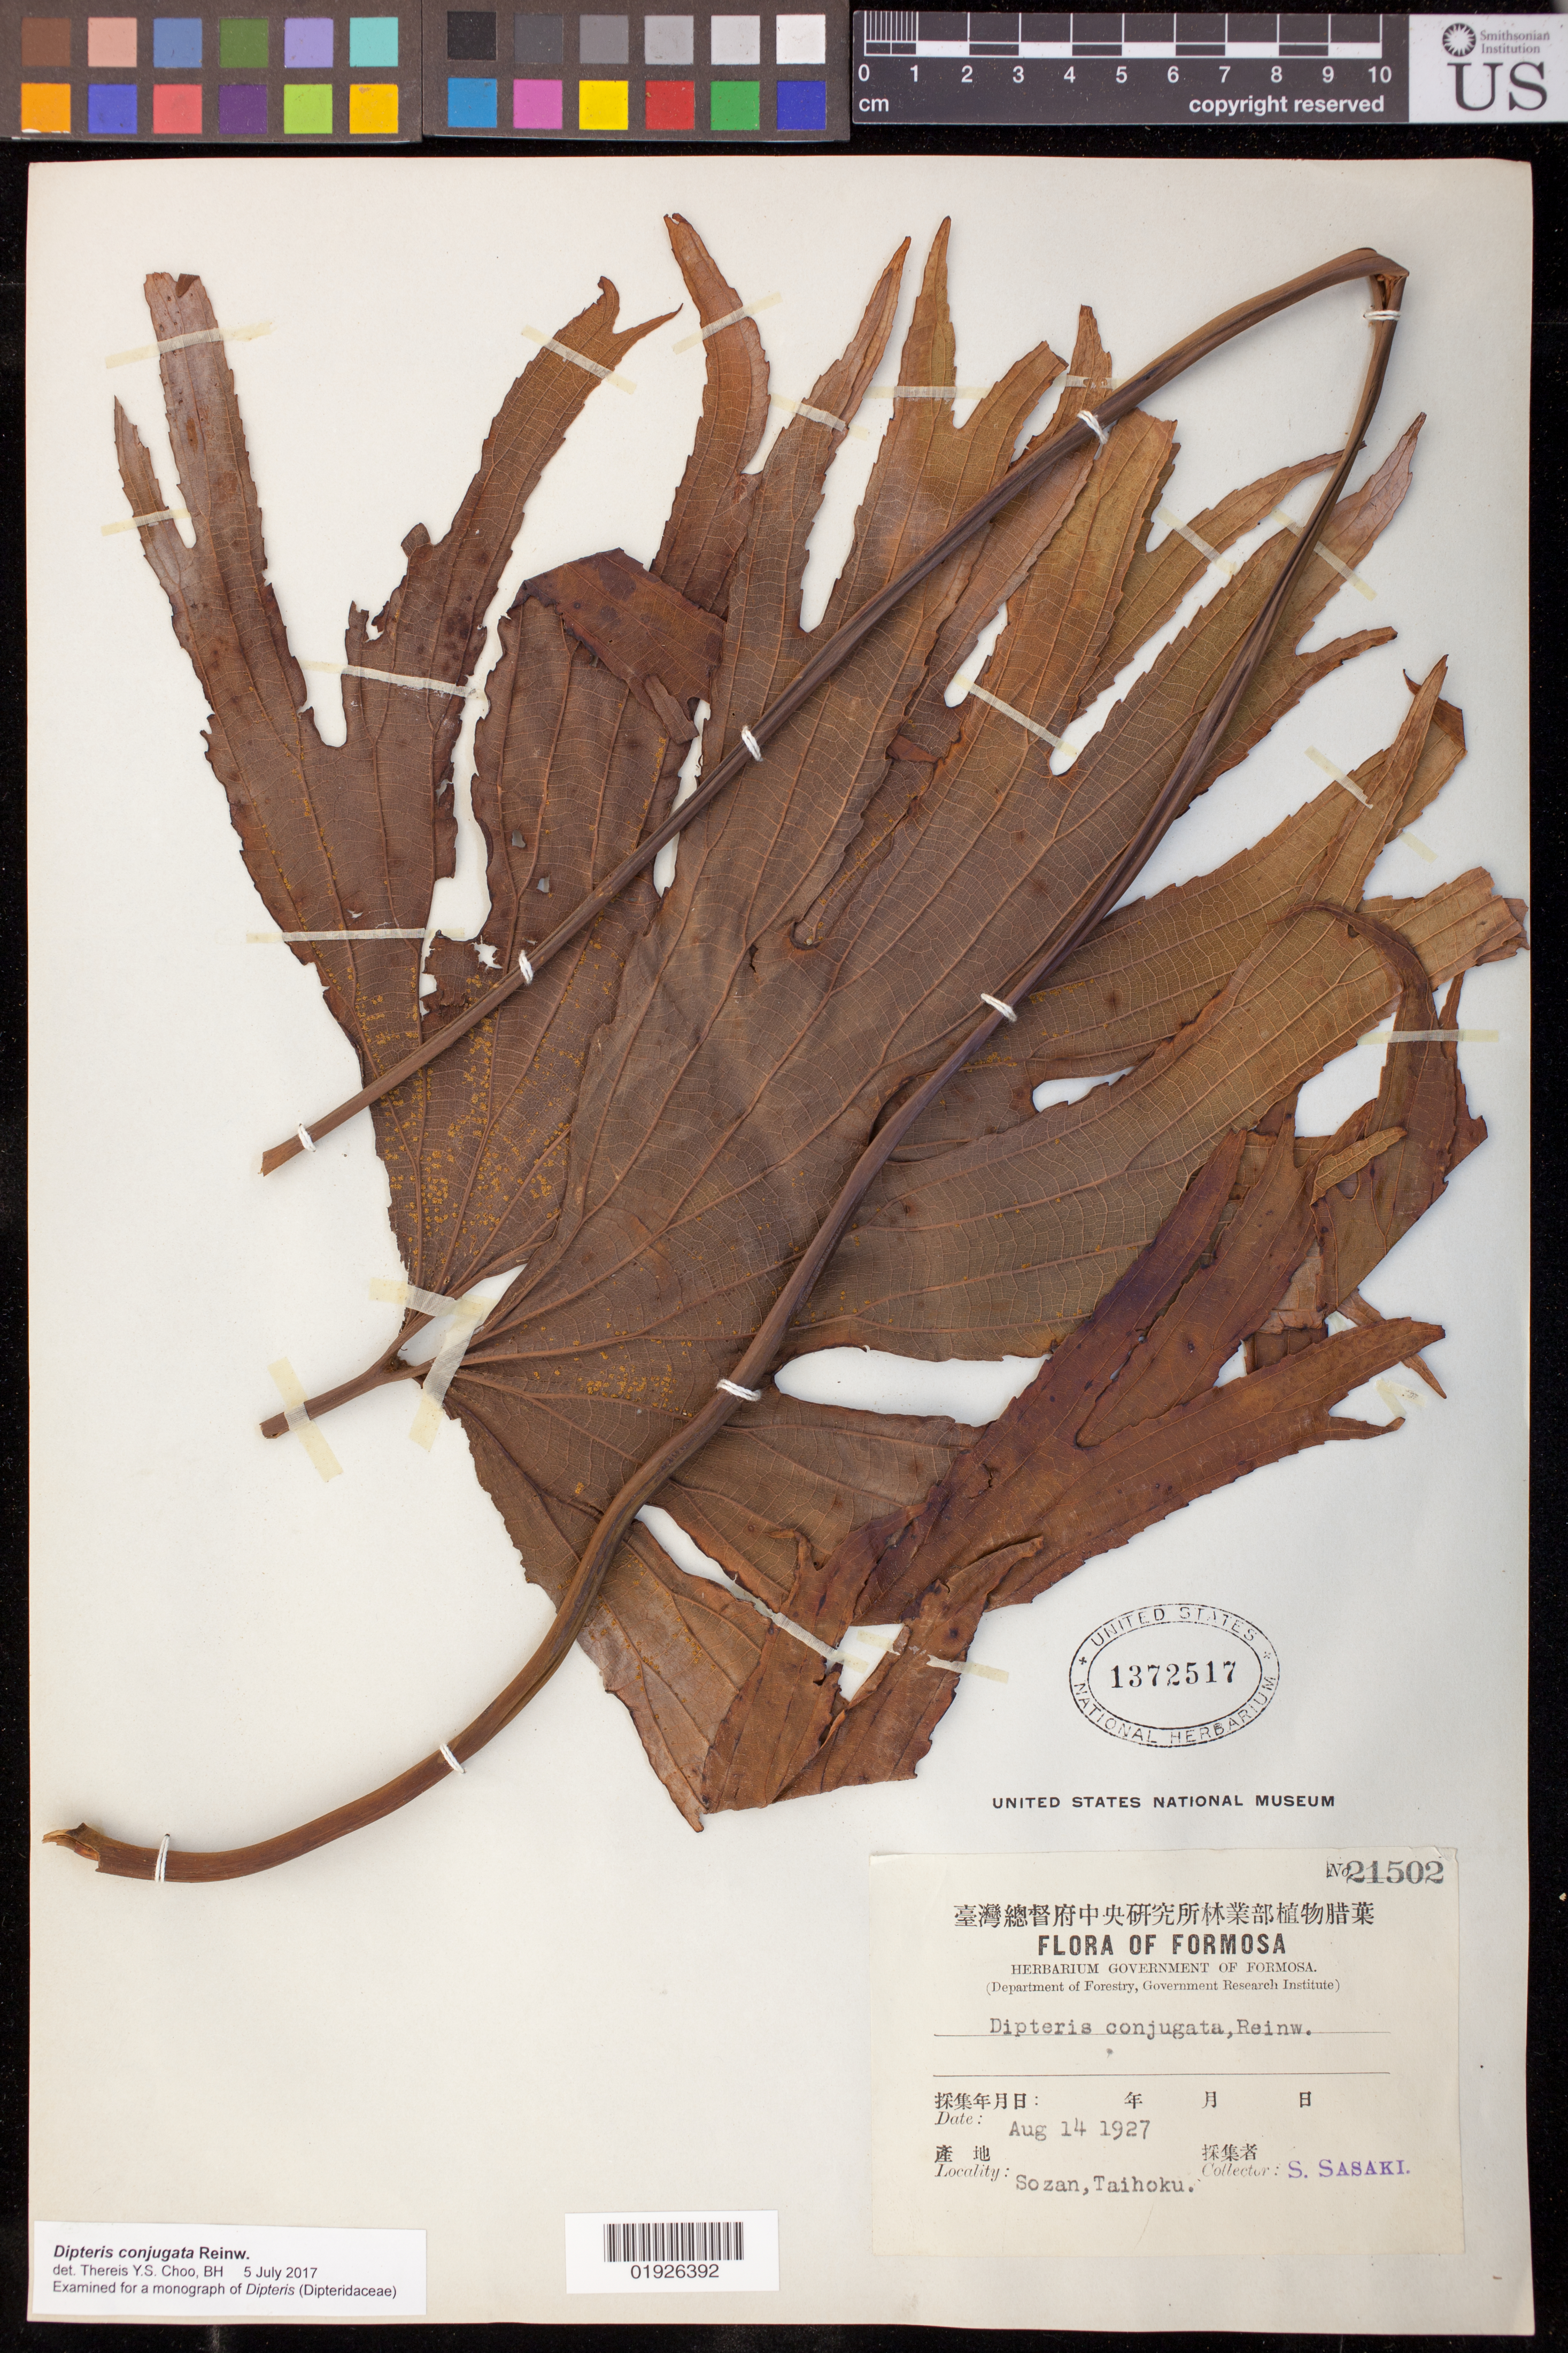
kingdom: Plantae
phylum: Tracheophyta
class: Polypodiopsida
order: Gleicheniales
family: Dipteridaceae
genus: Dipteris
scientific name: Dipteris conjugata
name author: Reinw.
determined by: Choo, Thereis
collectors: S. Sasaki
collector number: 21502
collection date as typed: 14 Aug 1927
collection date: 1927-08-14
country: Taiwan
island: Taiwan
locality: Sozan, Taihoku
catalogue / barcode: US 1372517